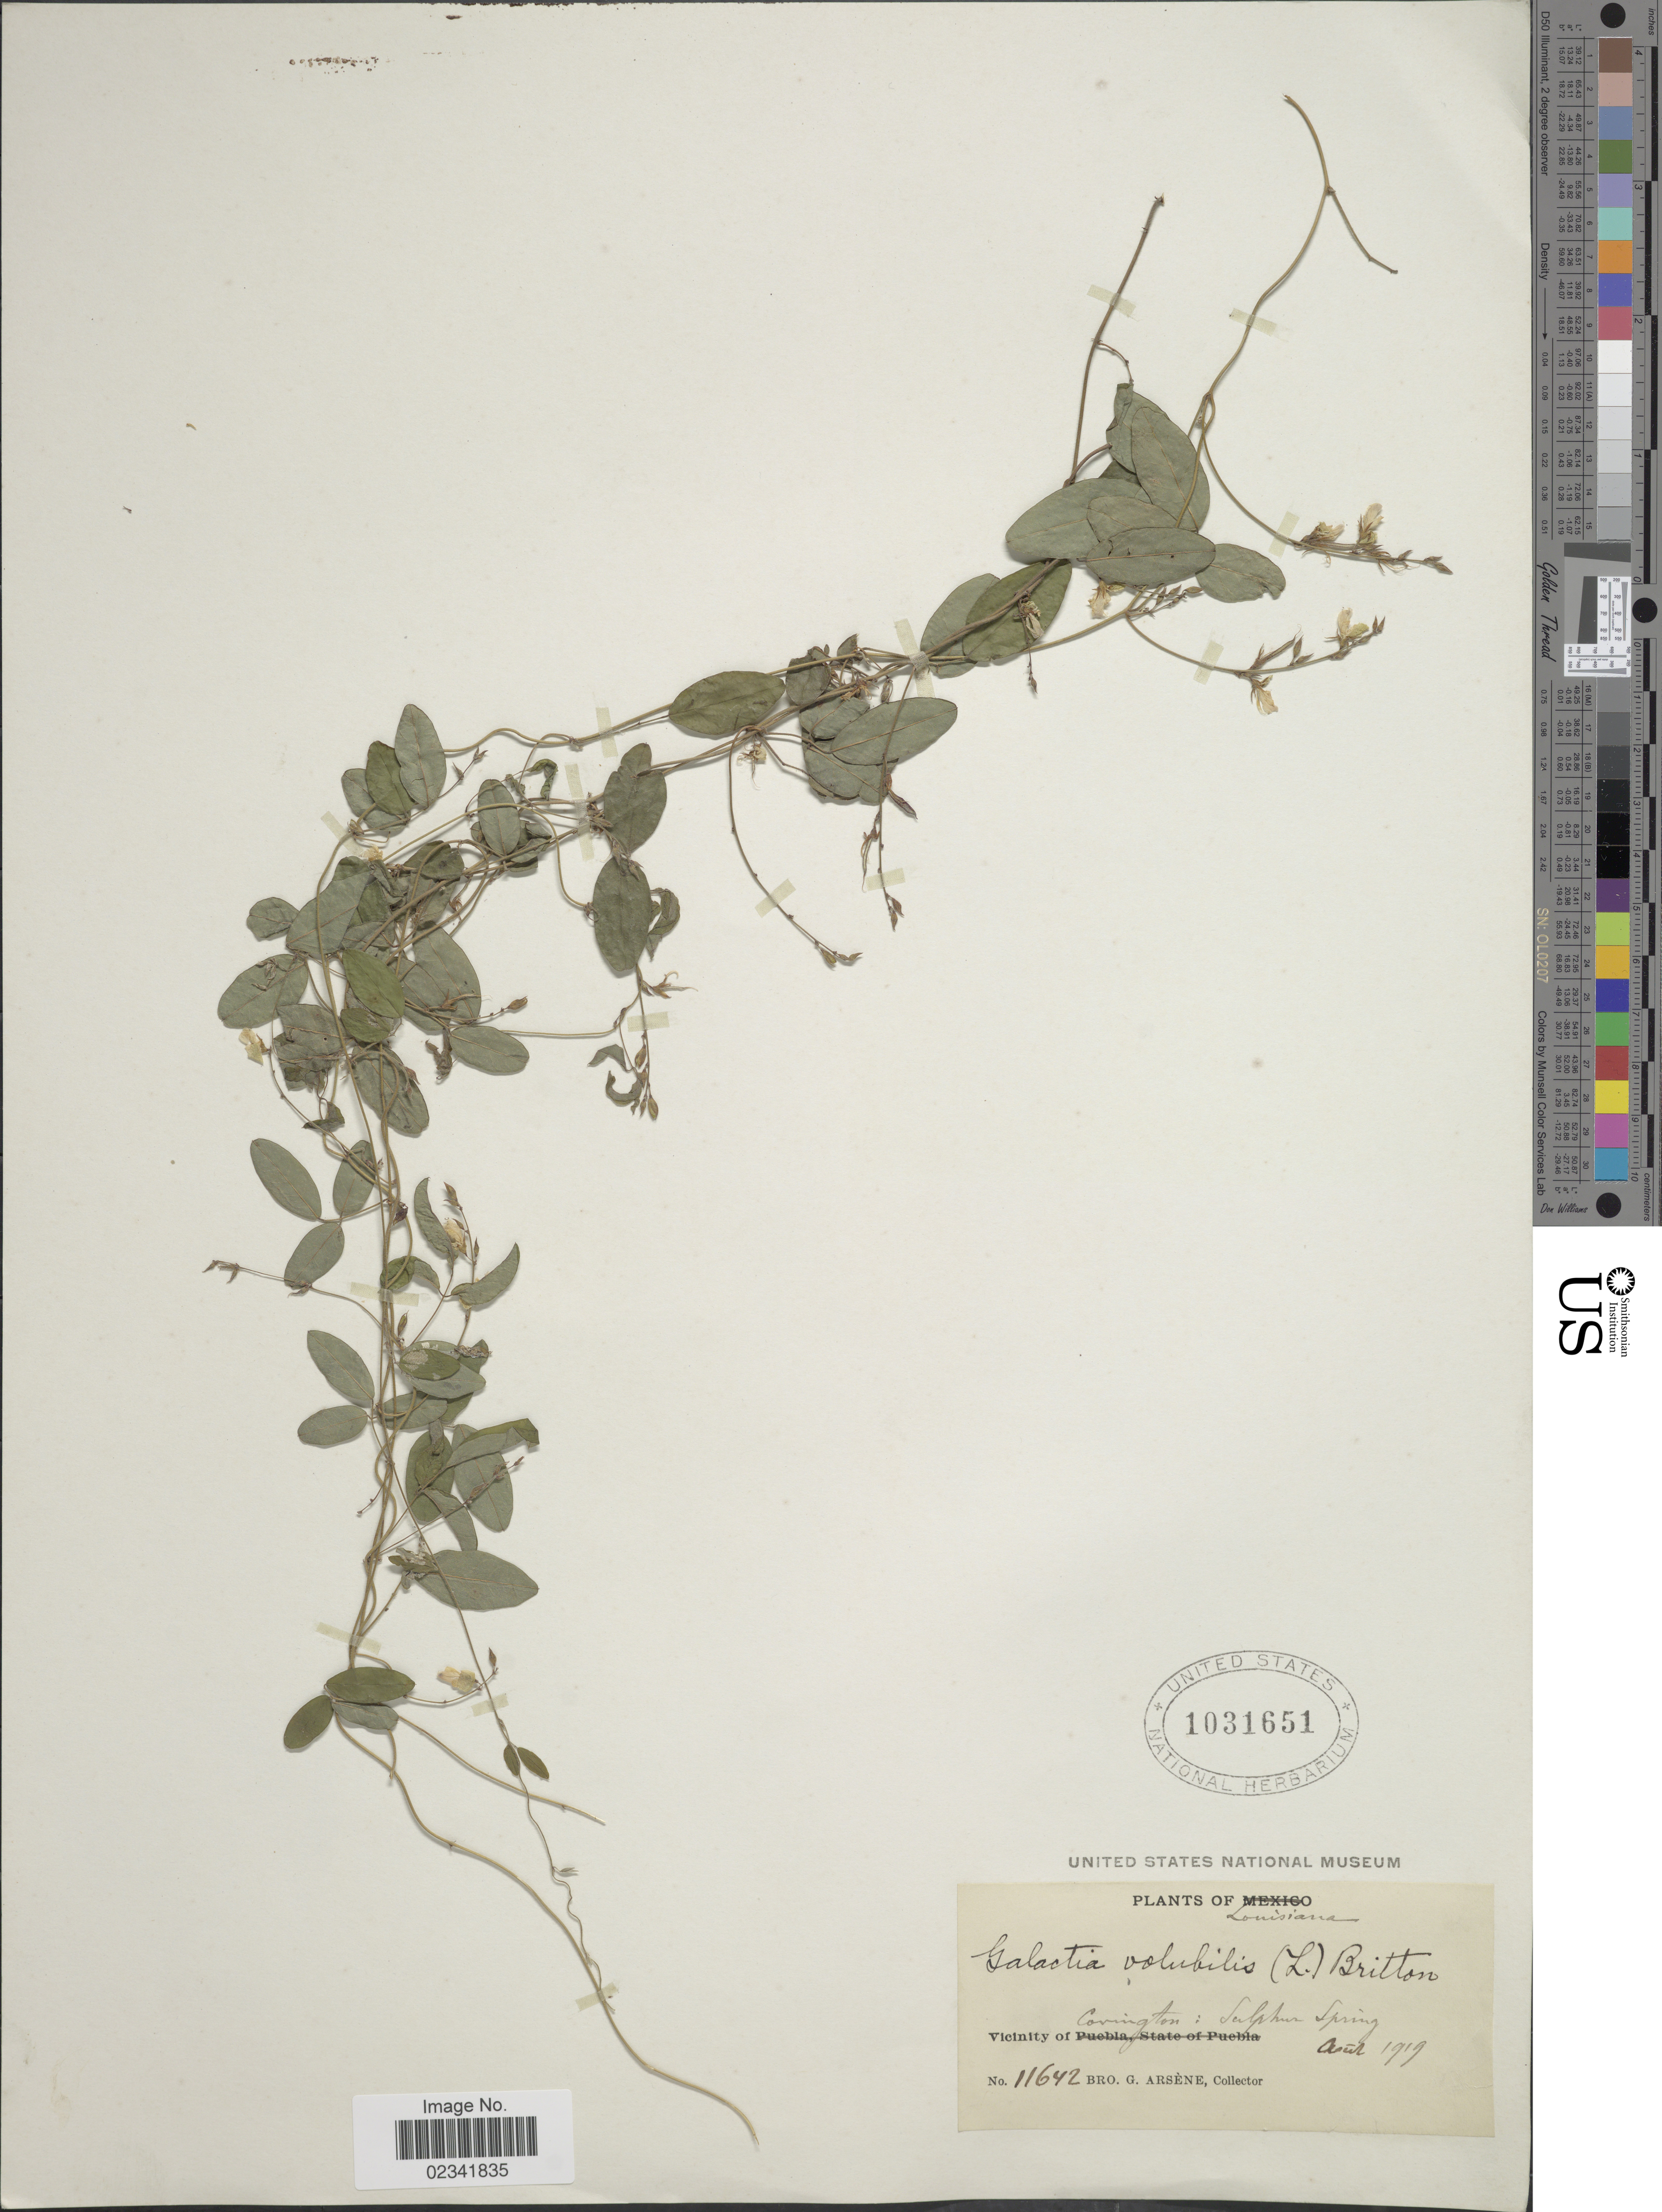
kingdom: Plantae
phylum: Tracheophyta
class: Magnoliopsida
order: Fabales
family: Fabaceae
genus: Galactia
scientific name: Galactia volubilis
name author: (L.) Britton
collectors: Bro. G. Arsène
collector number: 11642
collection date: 1919-08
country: United States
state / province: Louisiana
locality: Vicinity of Covington, Sulphur Spring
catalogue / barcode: US 1031651